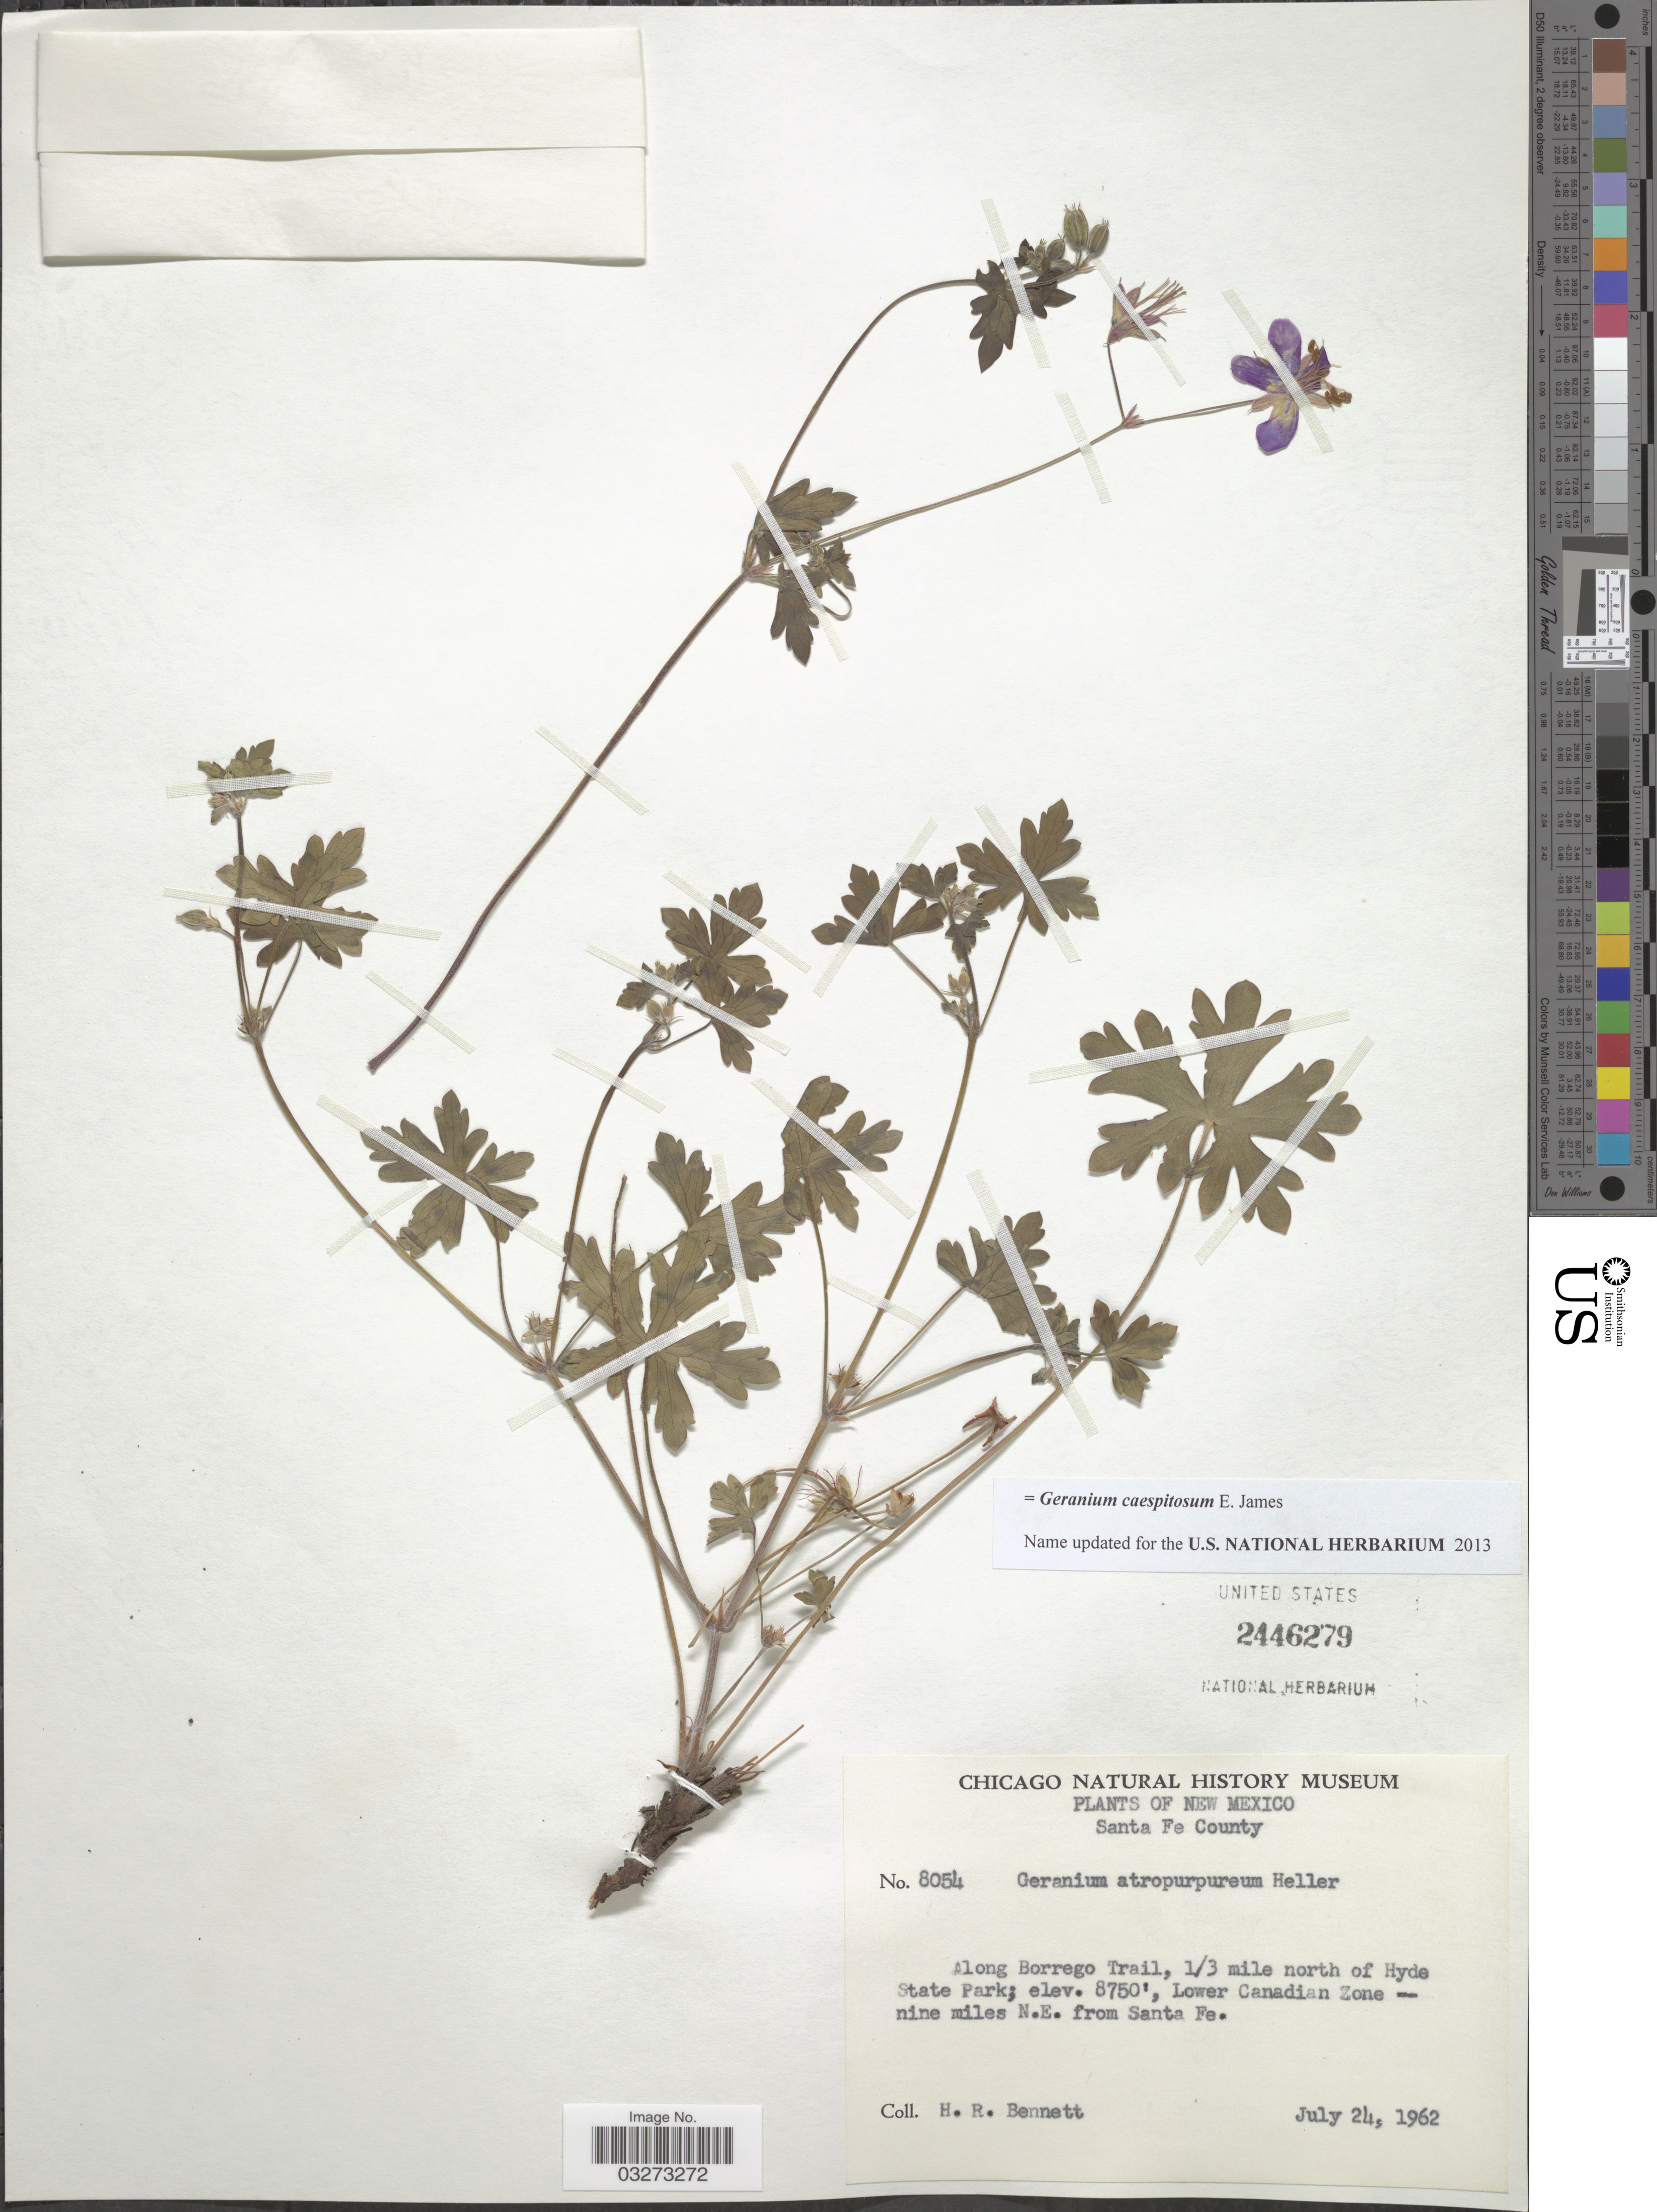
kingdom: Plantae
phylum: Tracheophyta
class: Magnoliopsida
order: Geraniales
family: Geraniaceae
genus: Geranium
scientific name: Geranium caespitosum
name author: E. James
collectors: H. R. Bennett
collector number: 8054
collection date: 1962-07-24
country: United States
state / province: New Mexico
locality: Santa Fe County. Along Borrego Trail, 1/3 mile north of Hyde State Park, Lower Canadian Zone - nine miles N.E. from Santa Fe.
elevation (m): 2667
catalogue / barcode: US 2446279